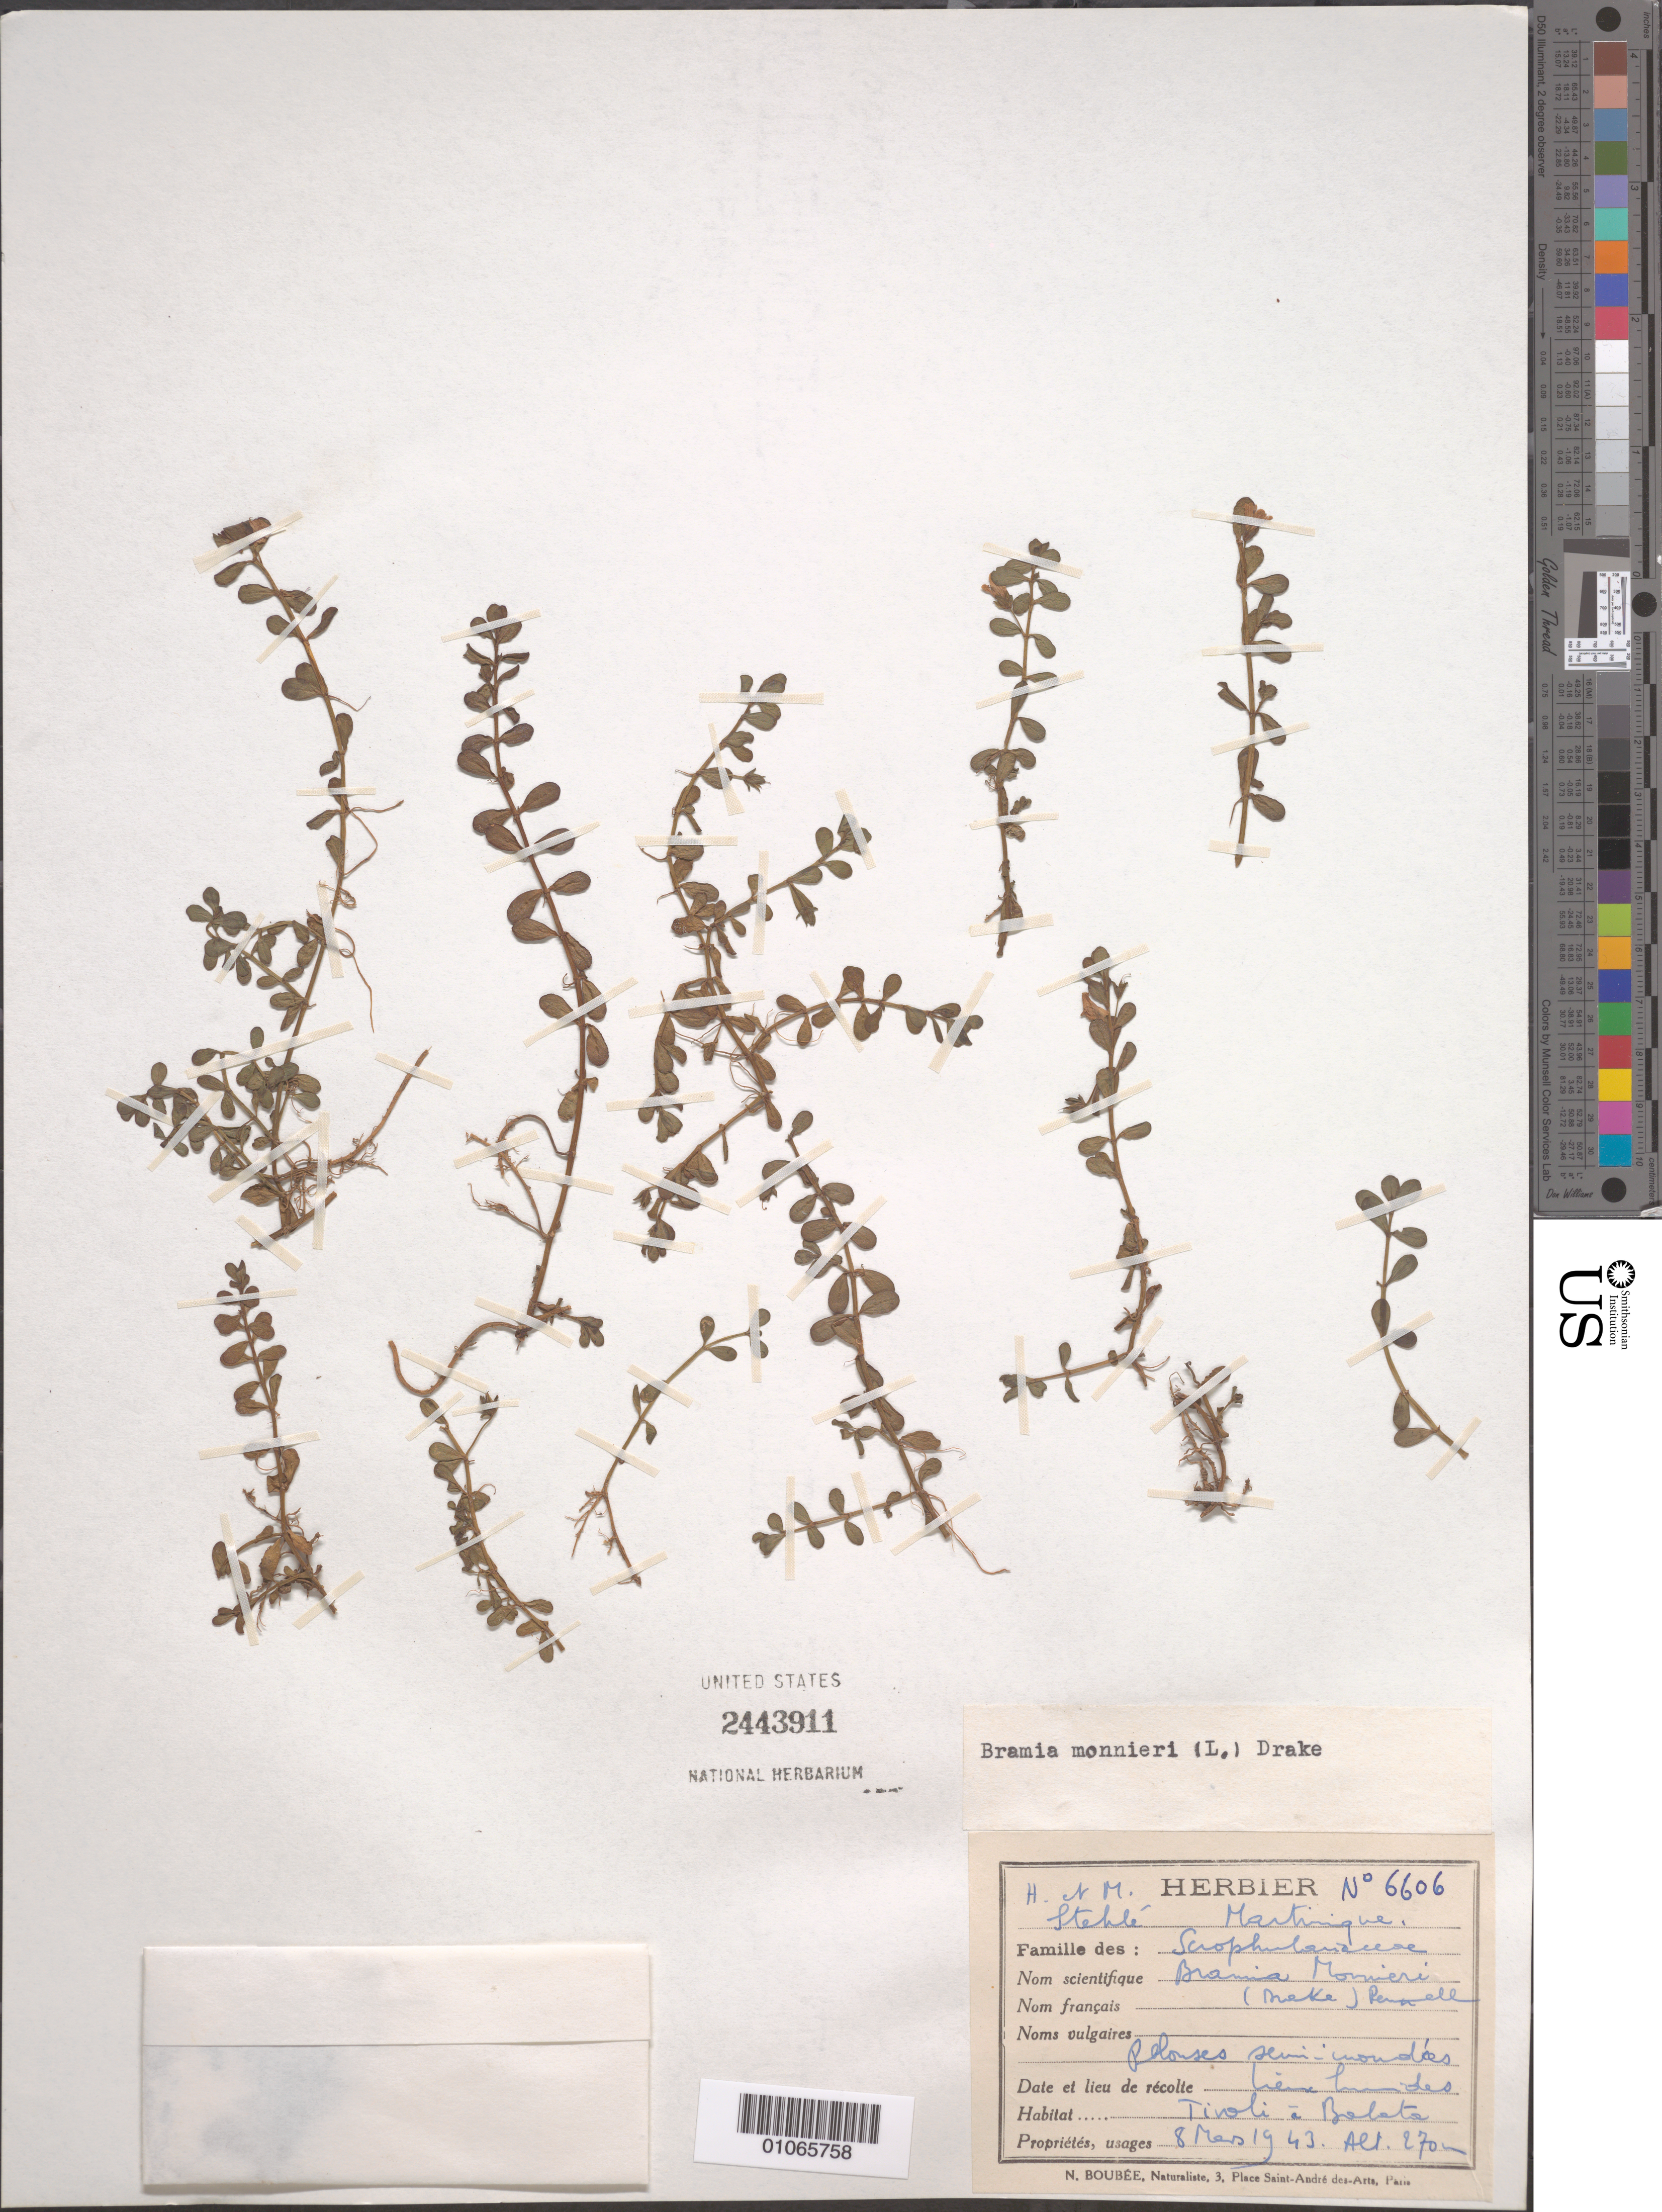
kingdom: Plantae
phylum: Tracheophyta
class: Magnoliopsida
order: Lamiales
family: Plantaginaceae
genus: Bacopa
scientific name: Bacopa monnieri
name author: (L.) Wettst.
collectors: H. Stehlé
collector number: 6606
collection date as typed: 08 Mar 1943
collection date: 1943-03-08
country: Martinique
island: Martinique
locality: Tivoli a Bolete? Wet soil.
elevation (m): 270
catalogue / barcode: US 2443911